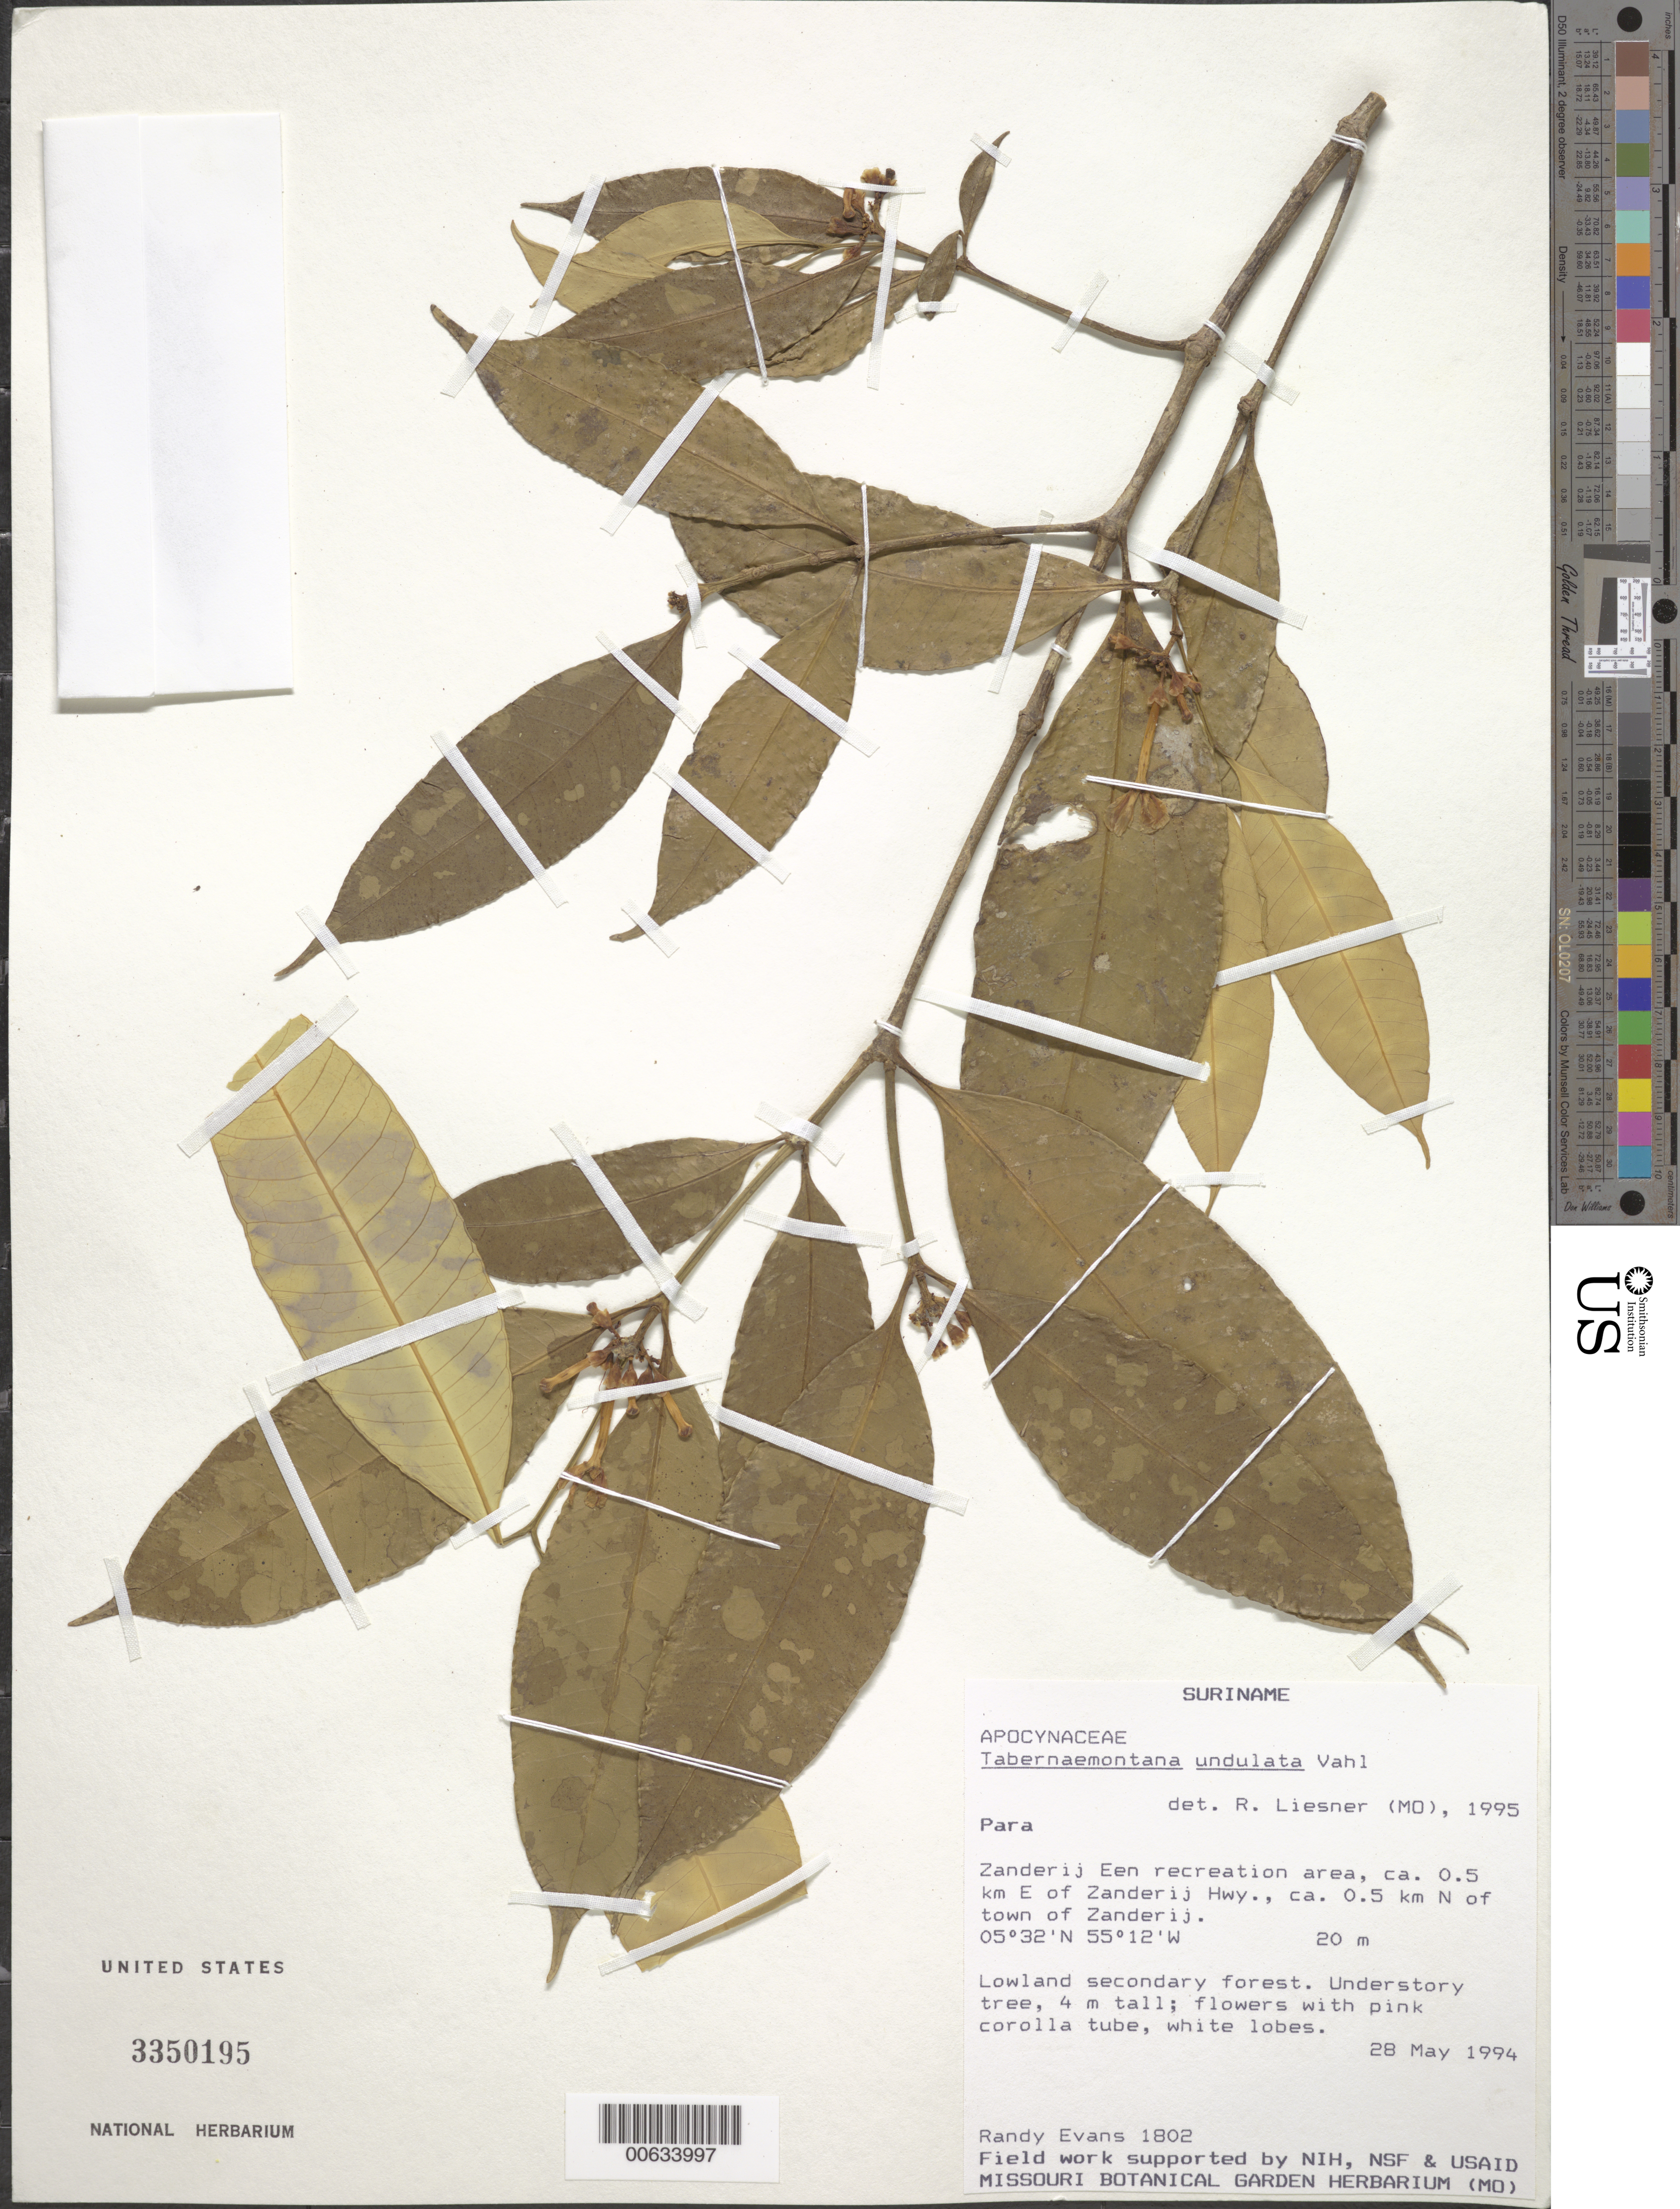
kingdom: Plantae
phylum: Tracheophyta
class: Magnoliopsida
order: Gentianales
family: Apocynaceae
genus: Tabernaemontana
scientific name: Tabernaemontana undulata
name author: Vahl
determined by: Liesner, R. L.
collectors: R. Evans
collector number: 1802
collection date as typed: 28-May-94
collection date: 1994-05-28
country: Suriname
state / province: Para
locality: Zanderij Een recreation area, ca 0.5km E of Zanderij Hwy., ca 0.5km N of town of Zanderij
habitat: Lowland secondary forest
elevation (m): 20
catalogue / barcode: US 3350195